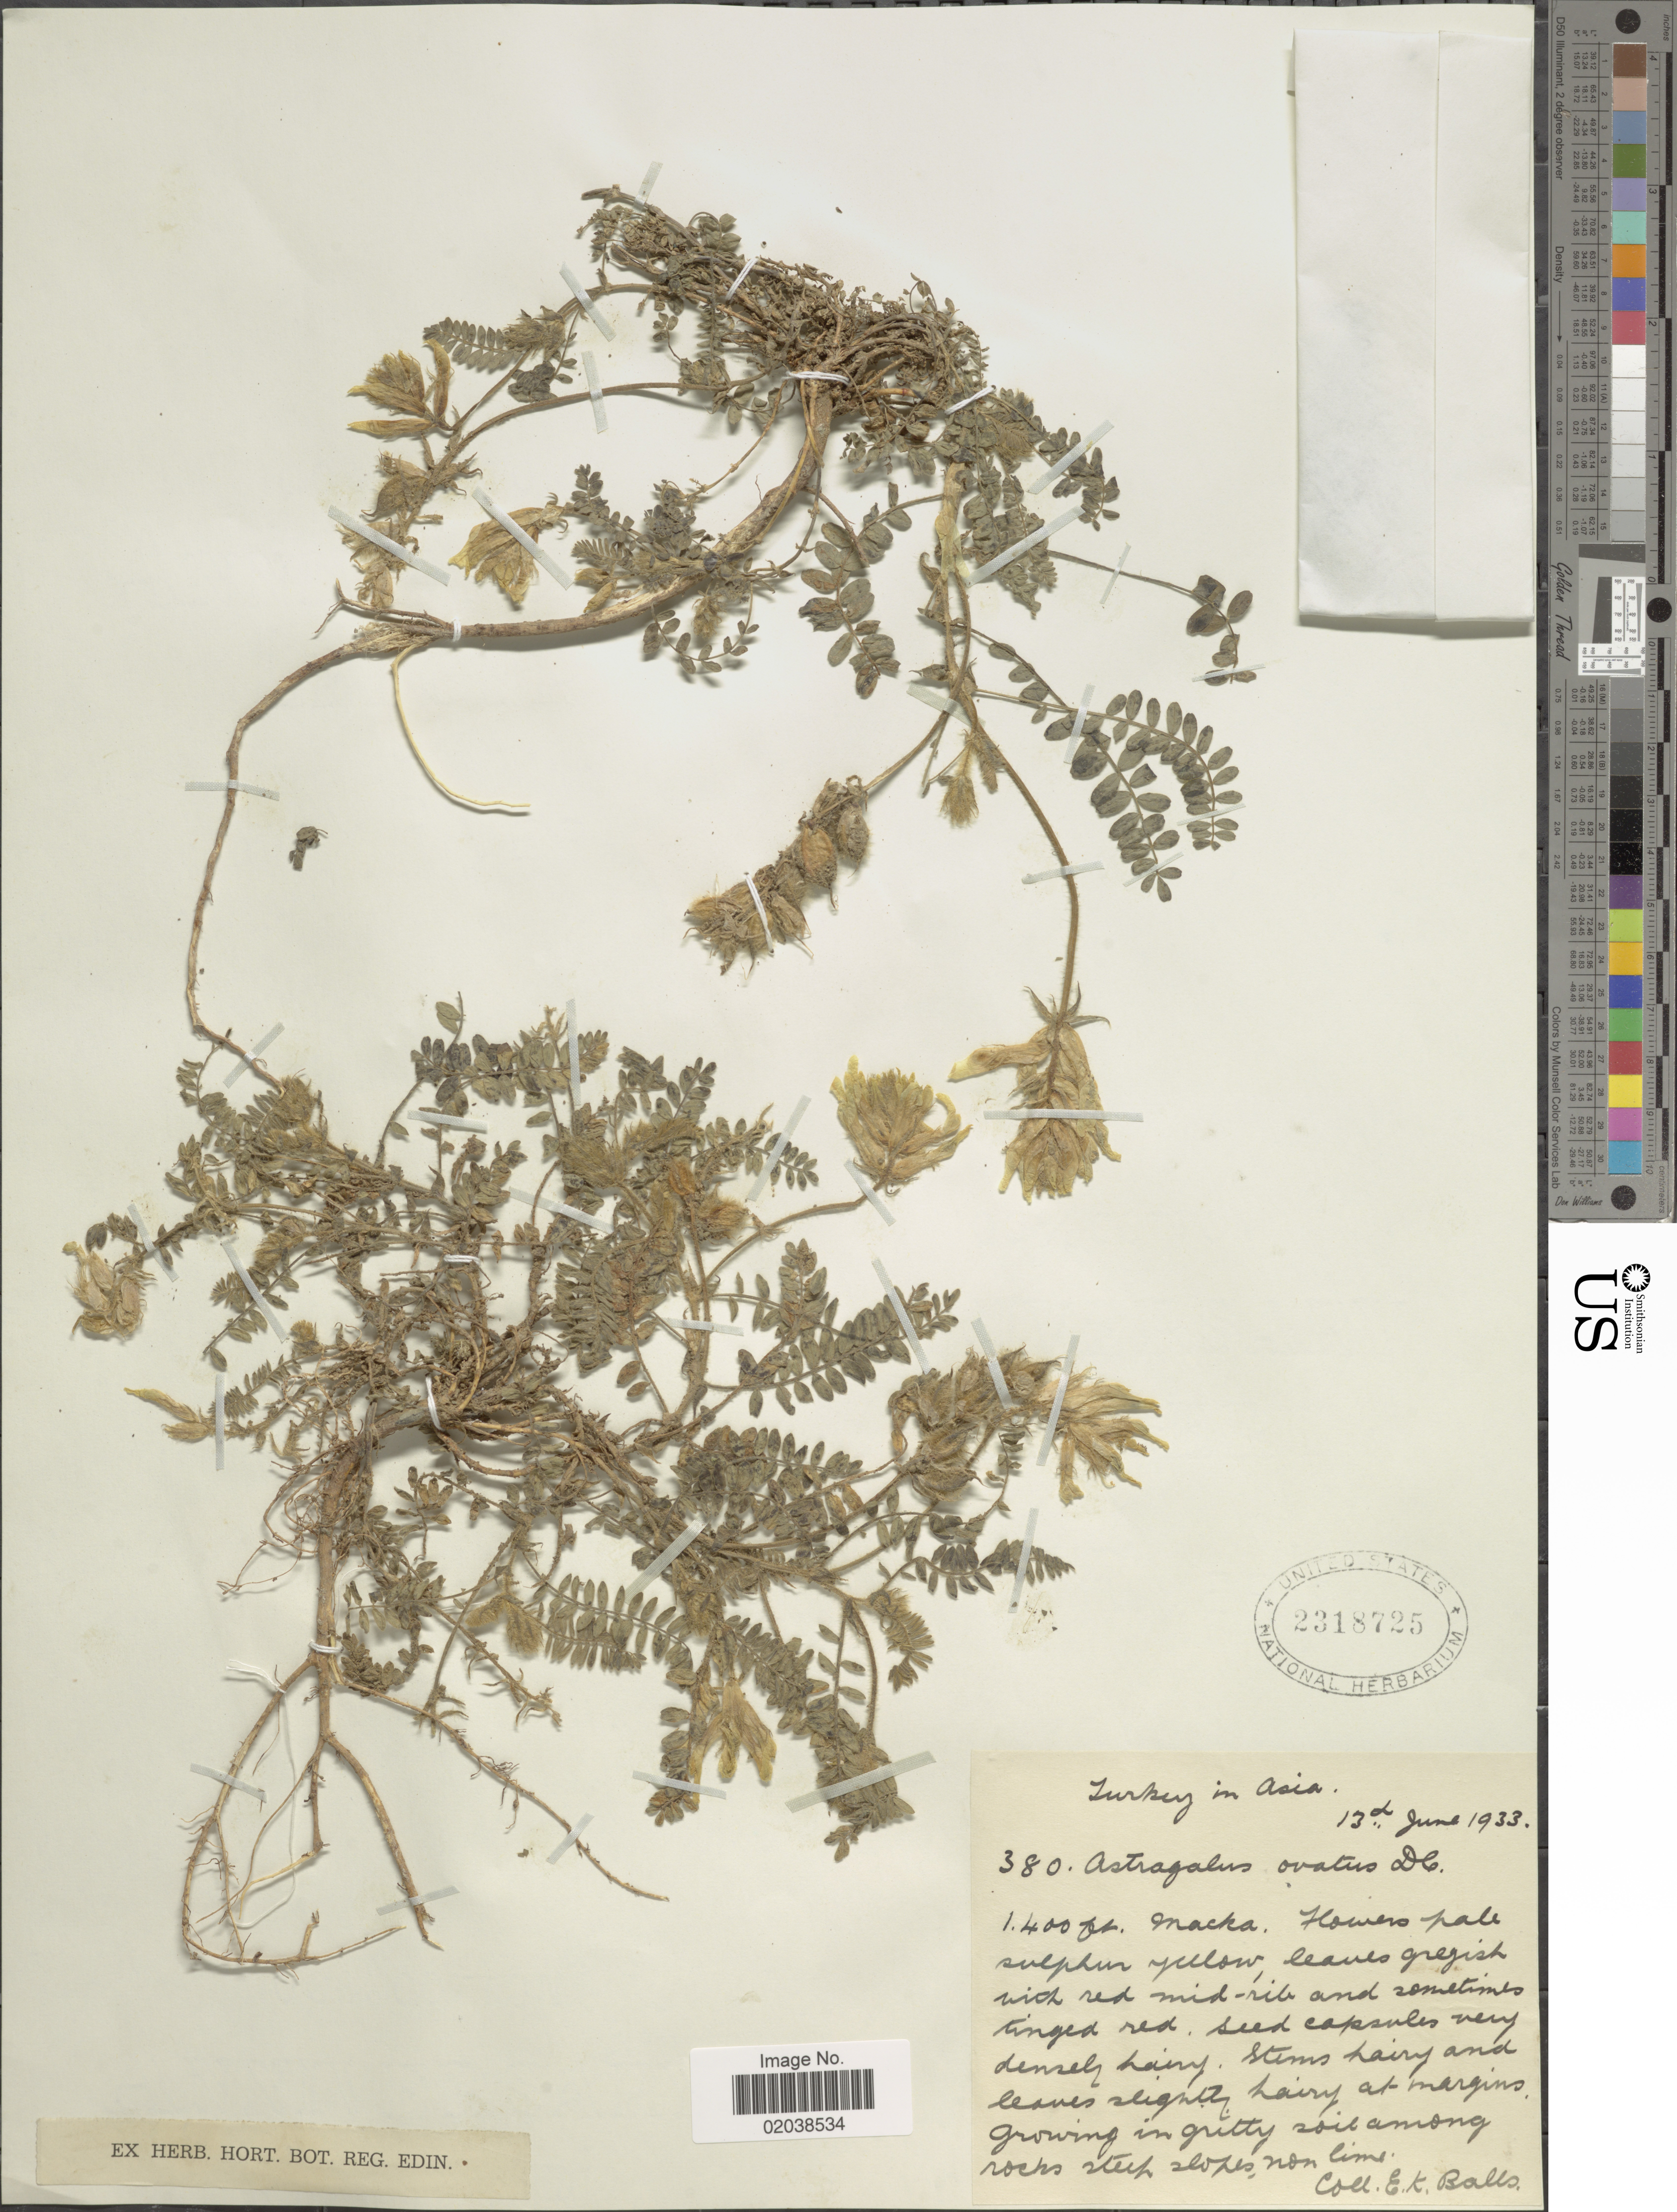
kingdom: Plantae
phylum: Tracheophyta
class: Magnoliopsida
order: Fabales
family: Fabaceae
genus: Astragalus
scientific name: Astragalus ovatus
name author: DC.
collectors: E. K. Balls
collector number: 380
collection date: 1933-06-13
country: Turkey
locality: Turkey in Asia. Growing in gritty soil among rocks steep slopes, non lime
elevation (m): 427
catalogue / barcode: US 2318725